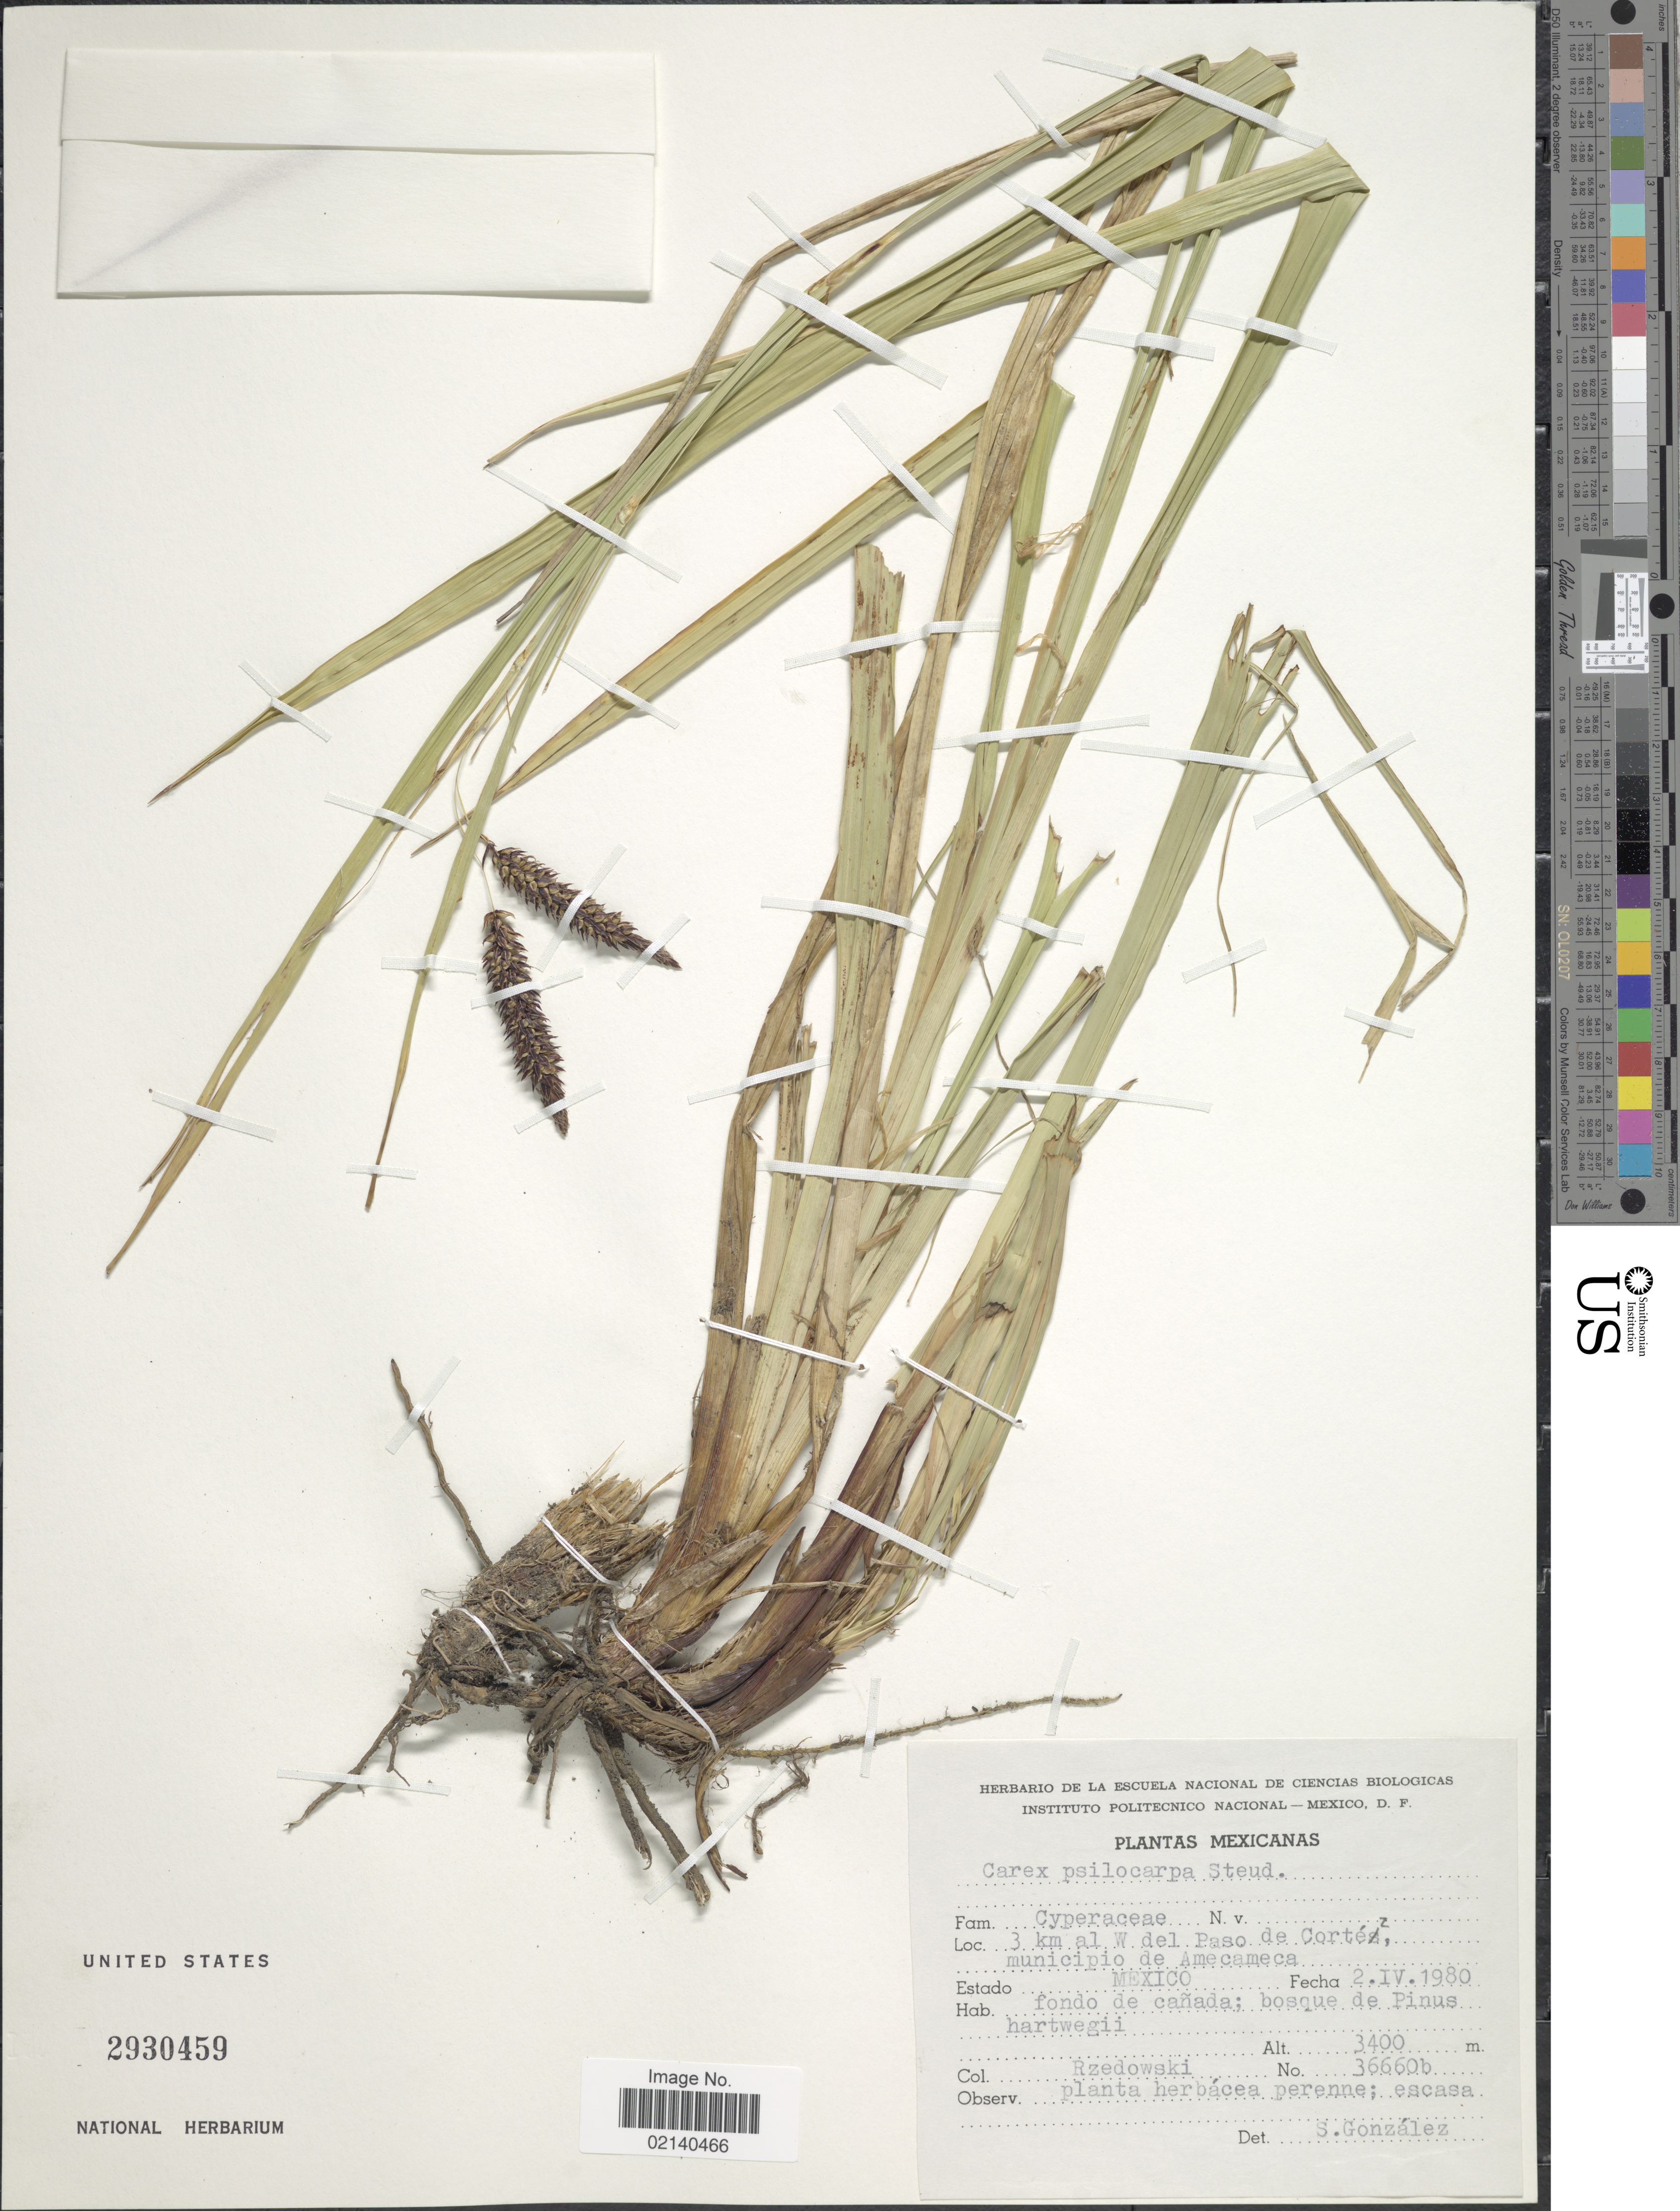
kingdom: Plantae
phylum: Tracheophyta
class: Liliopsida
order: Poales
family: Cyperaceae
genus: Carex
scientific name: Carex psilocarpa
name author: Steud.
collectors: Rzedowski, --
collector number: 36660b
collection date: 1980-04-02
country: Mexico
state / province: México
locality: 3 km al W del Paso de Cortez, municipio de Amecama, Estado Mexico.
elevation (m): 3400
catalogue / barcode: US 2930459